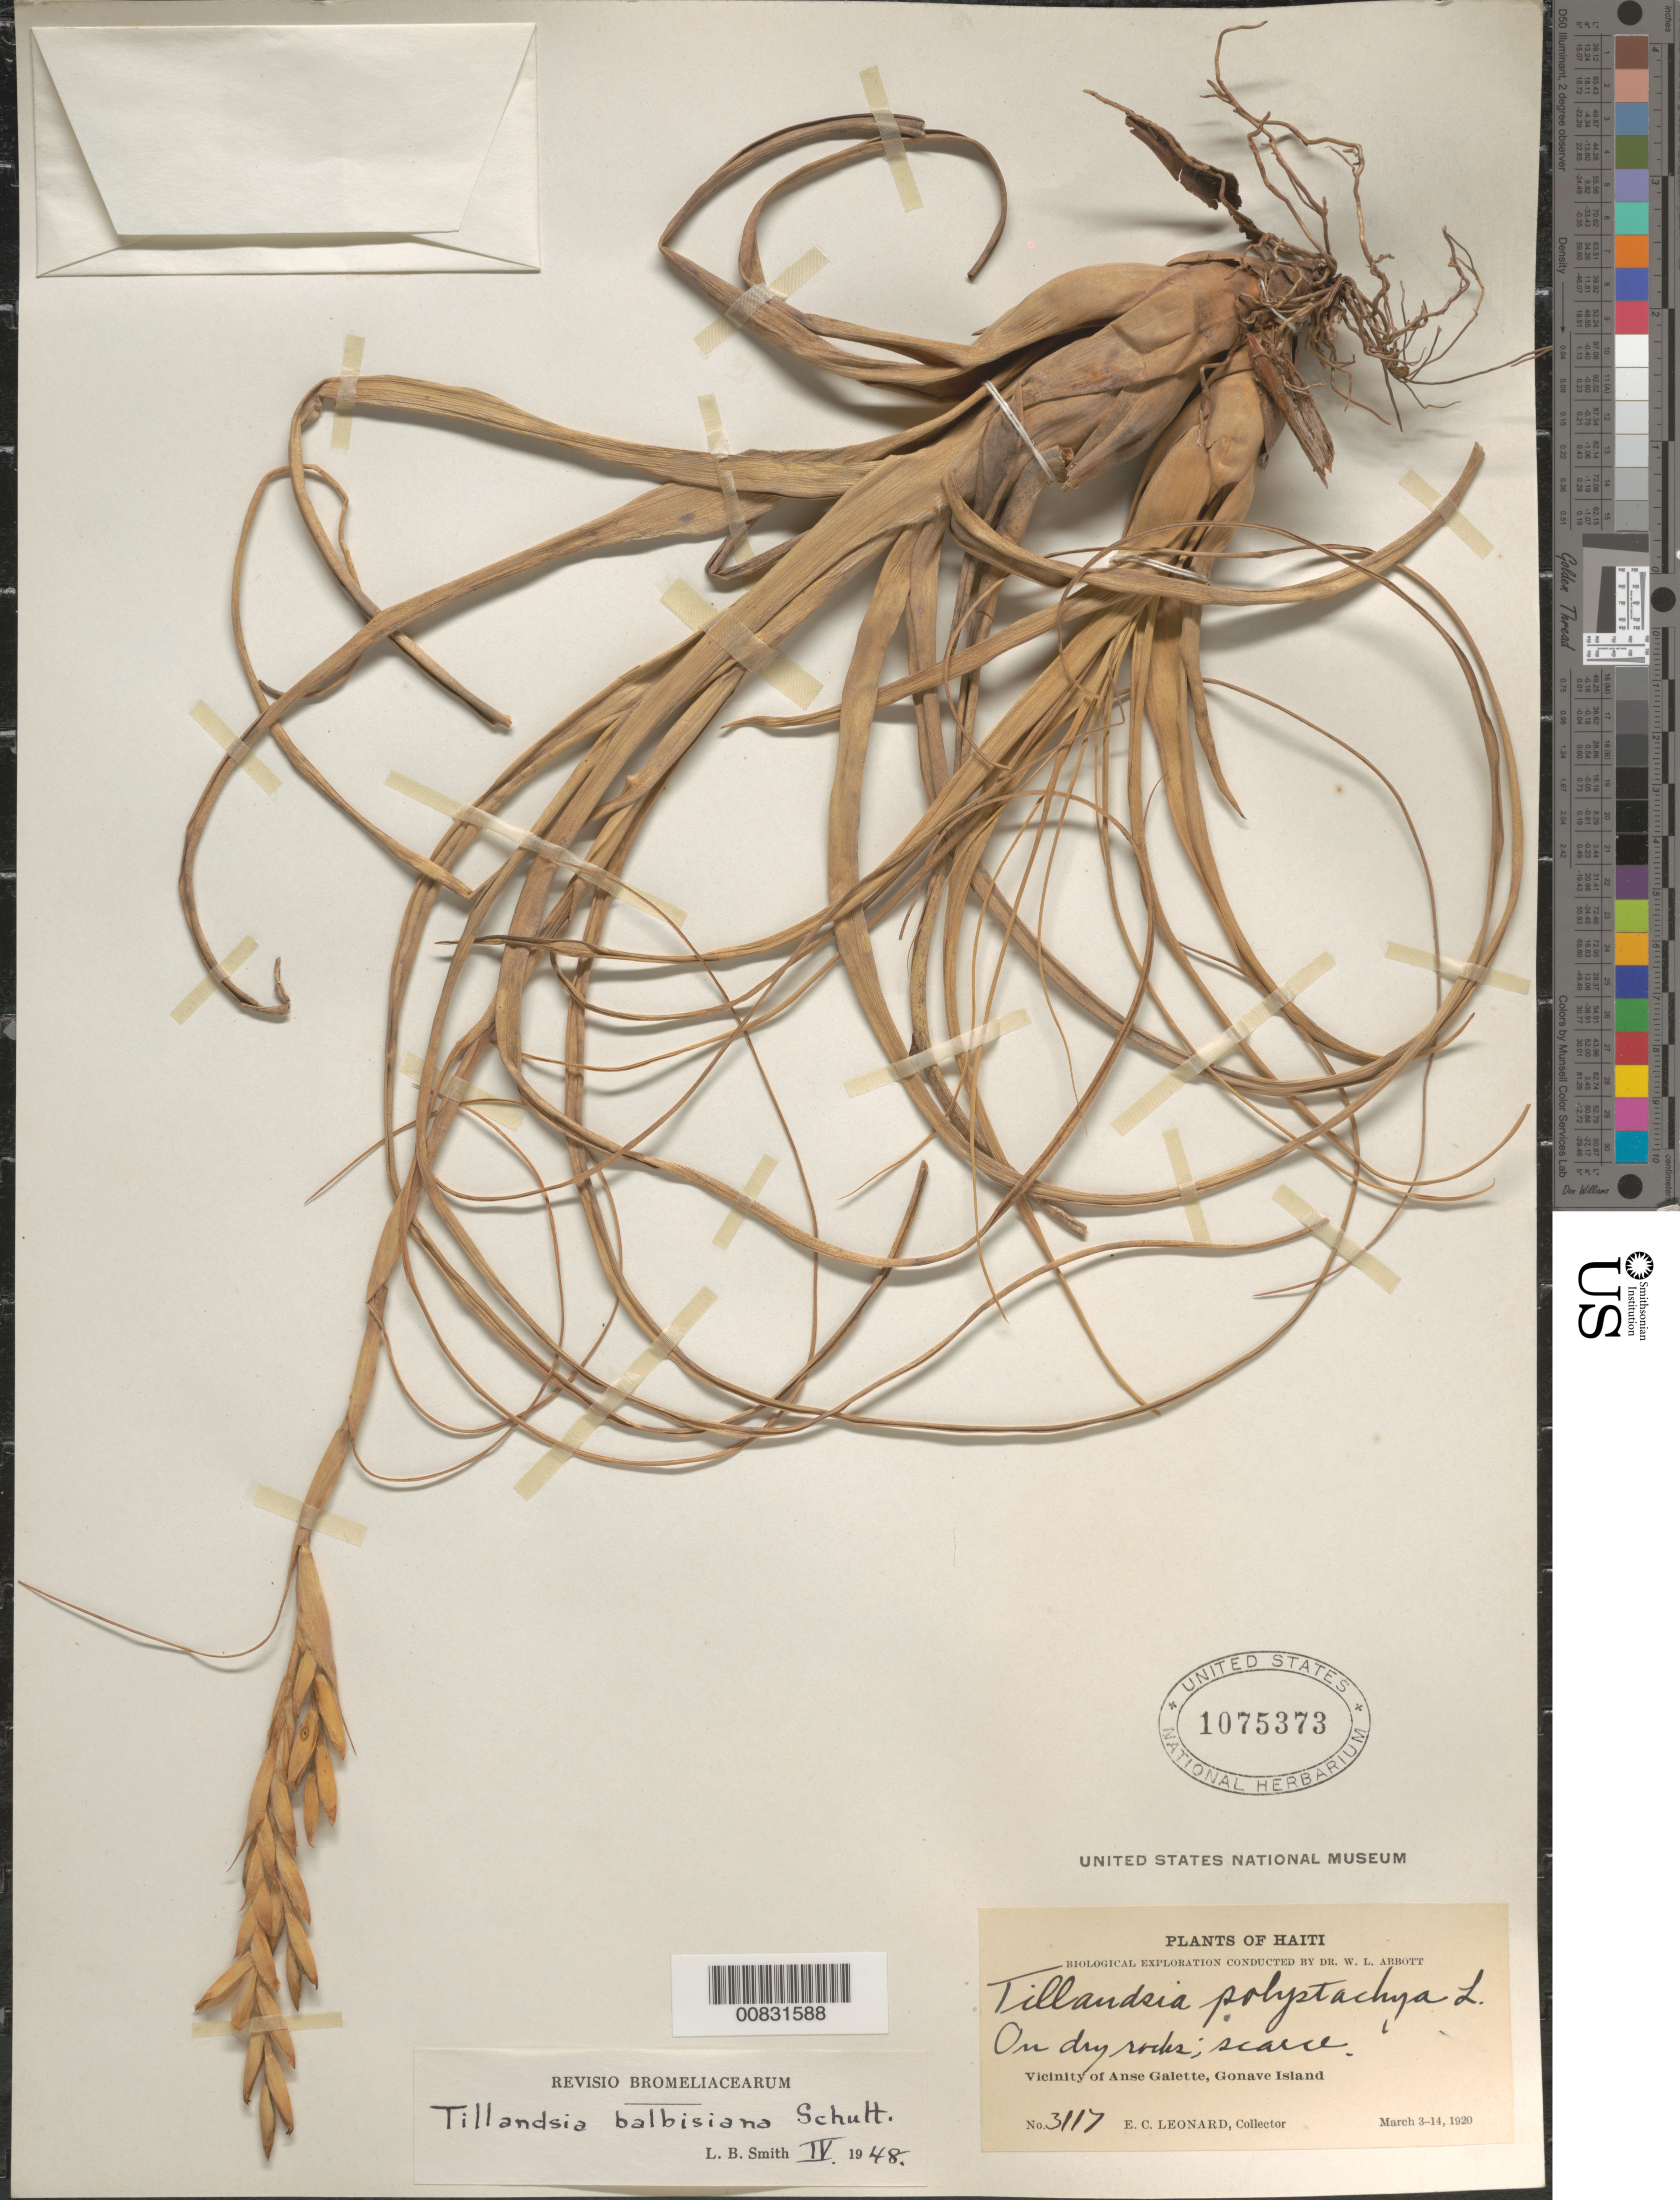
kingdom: Plantae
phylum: Tracheophyta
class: Liliopsida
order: Poales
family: Bromeliaceae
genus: Tillandsia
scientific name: Tillandsia balbisiana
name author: Schult. f.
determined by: Smith, Lyman B., (US), NMNH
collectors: E. C. Leonard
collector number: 3117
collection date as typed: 03 Mar 1920 to 14 Mar 1920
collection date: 1920-03-03/1920-03-14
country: Haiti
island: Gonave I.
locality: Vicinity of Anse Galette, Gonave Island.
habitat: On dry rocks.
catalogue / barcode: US 1075373